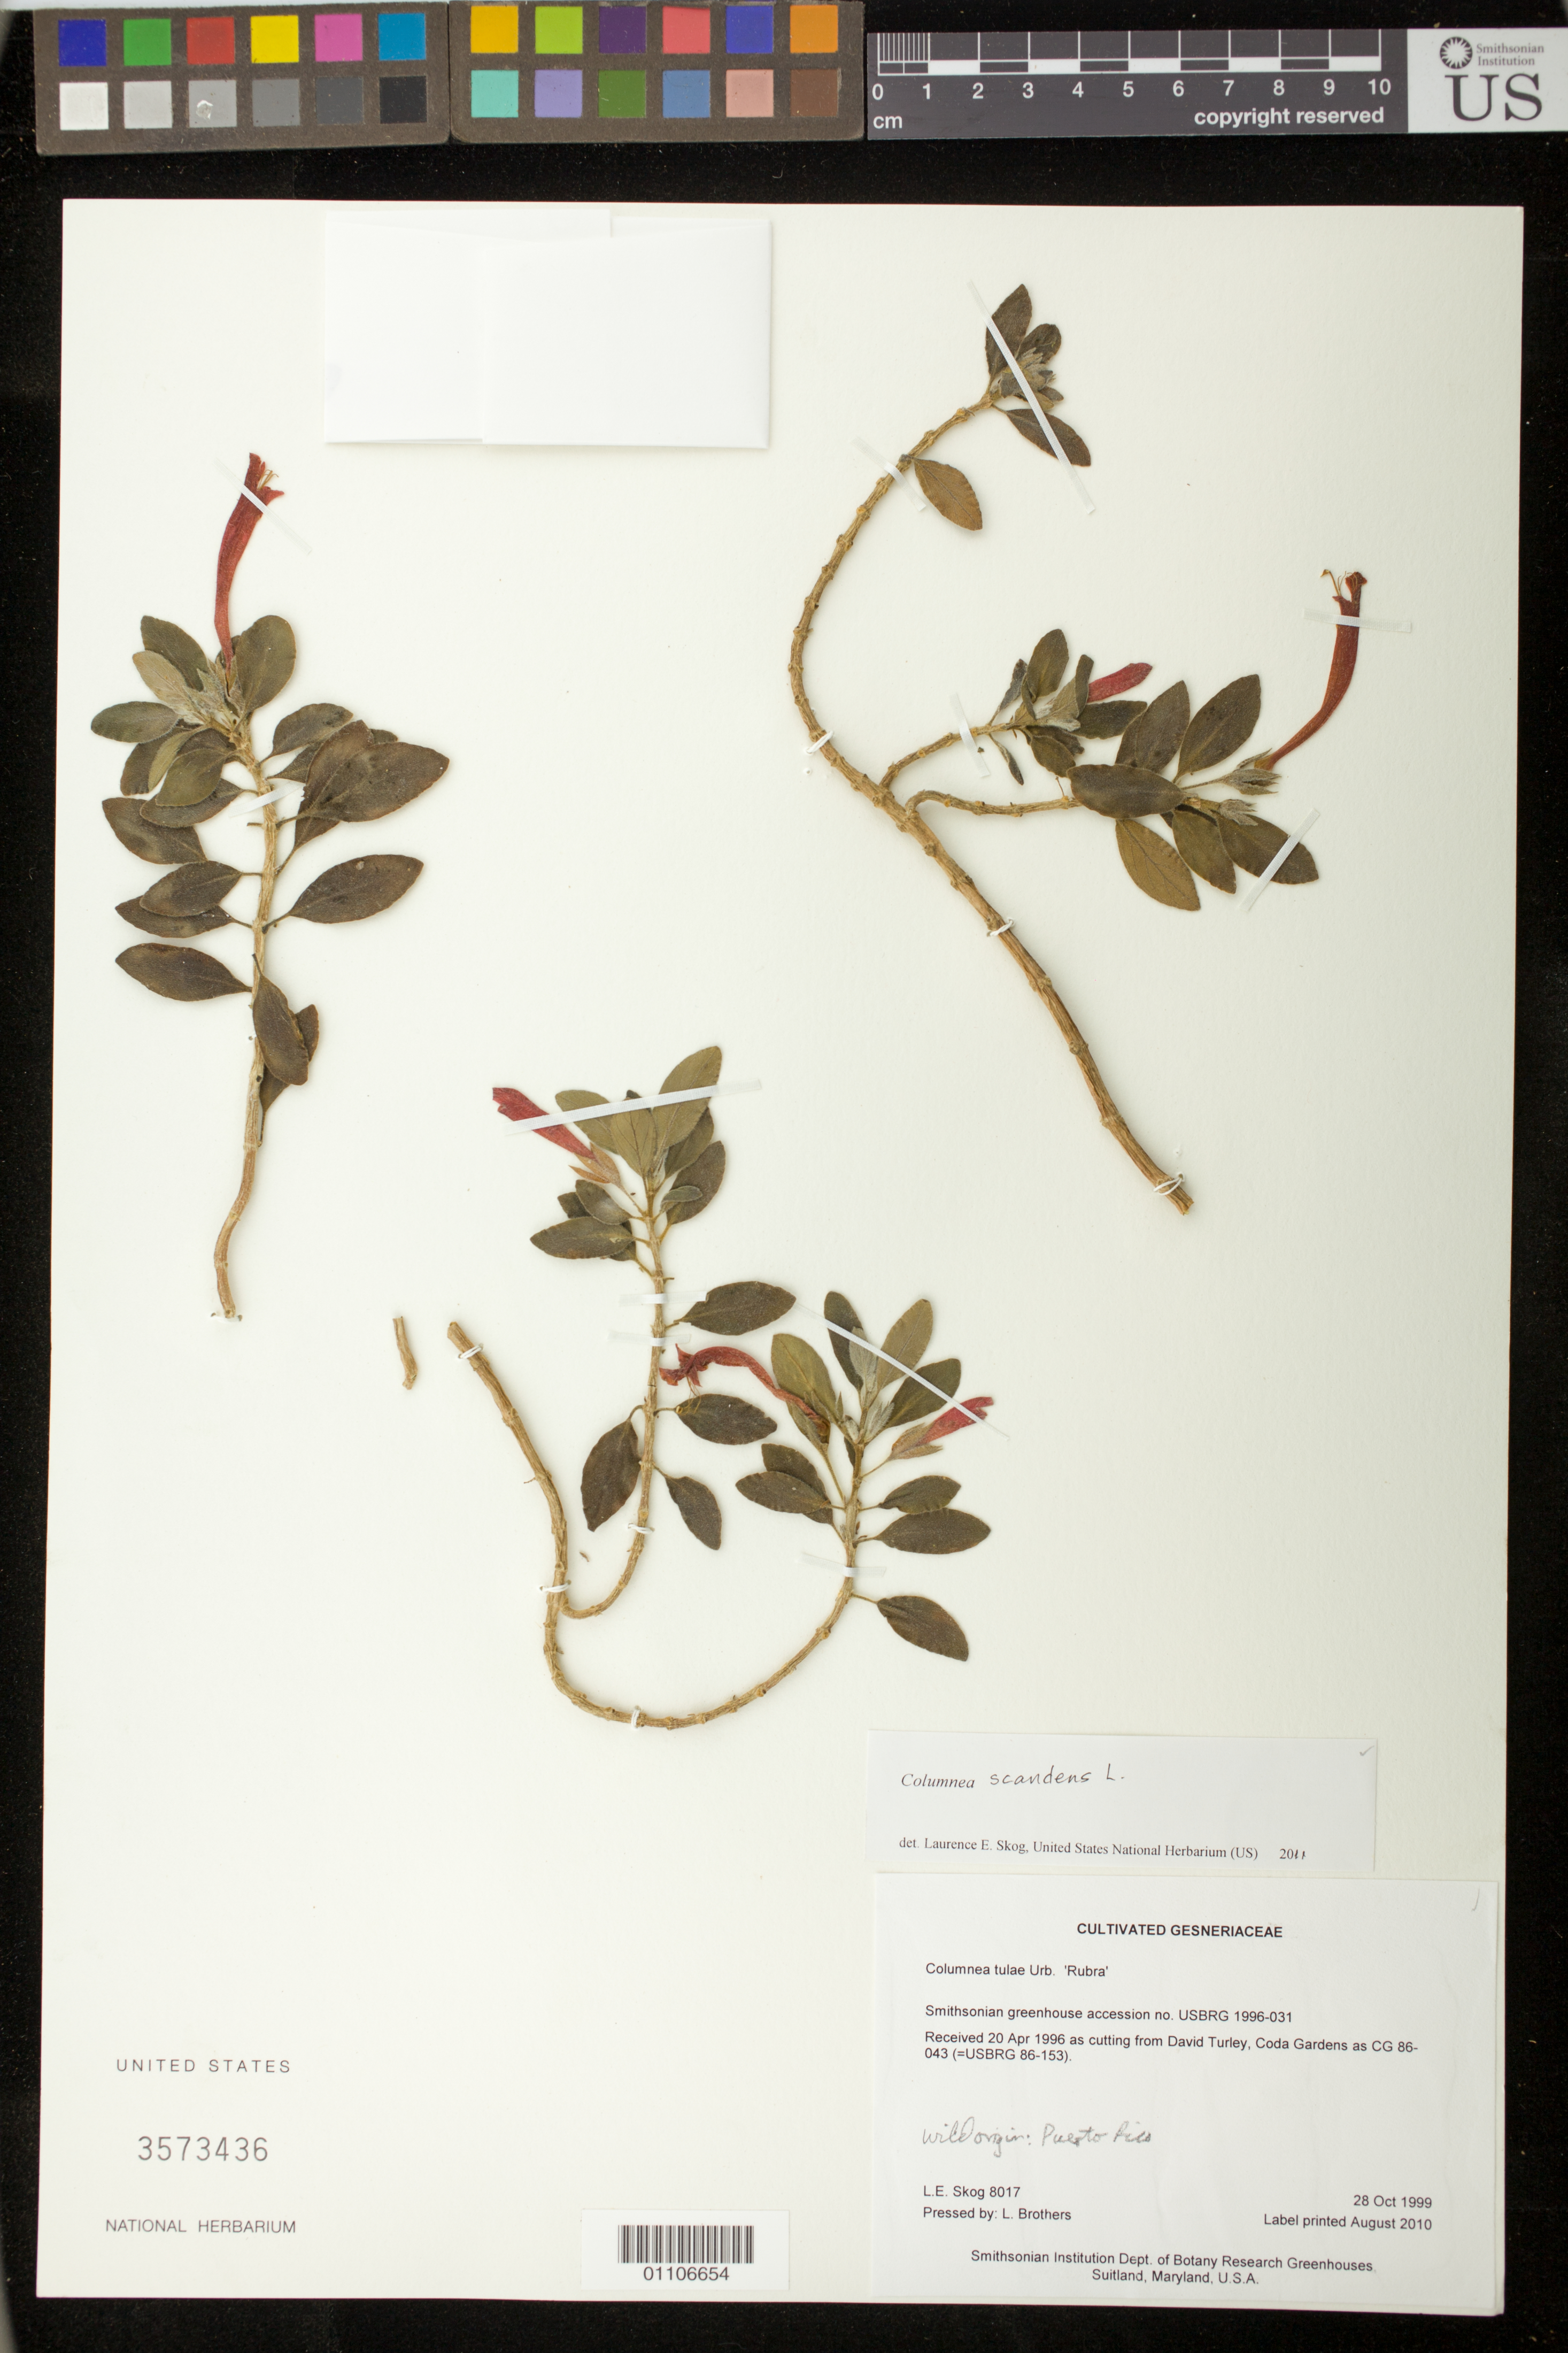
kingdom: Plantae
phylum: Tracheophyta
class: Magnoliopsida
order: Lamiales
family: Gesneriaceae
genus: Columnea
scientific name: Columnea scandens 'Rubra'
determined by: Skog, Laurence E.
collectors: L. E. Skog & L. Brothers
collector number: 8017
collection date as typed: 28 Oct 1999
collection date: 1999-10-28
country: United States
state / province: Maryland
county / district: Prince George's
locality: Smithsonian Institution Dept. of Botany Research Greenhouses, Suitland, Maryland, U.S.A.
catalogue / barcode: US 3573436